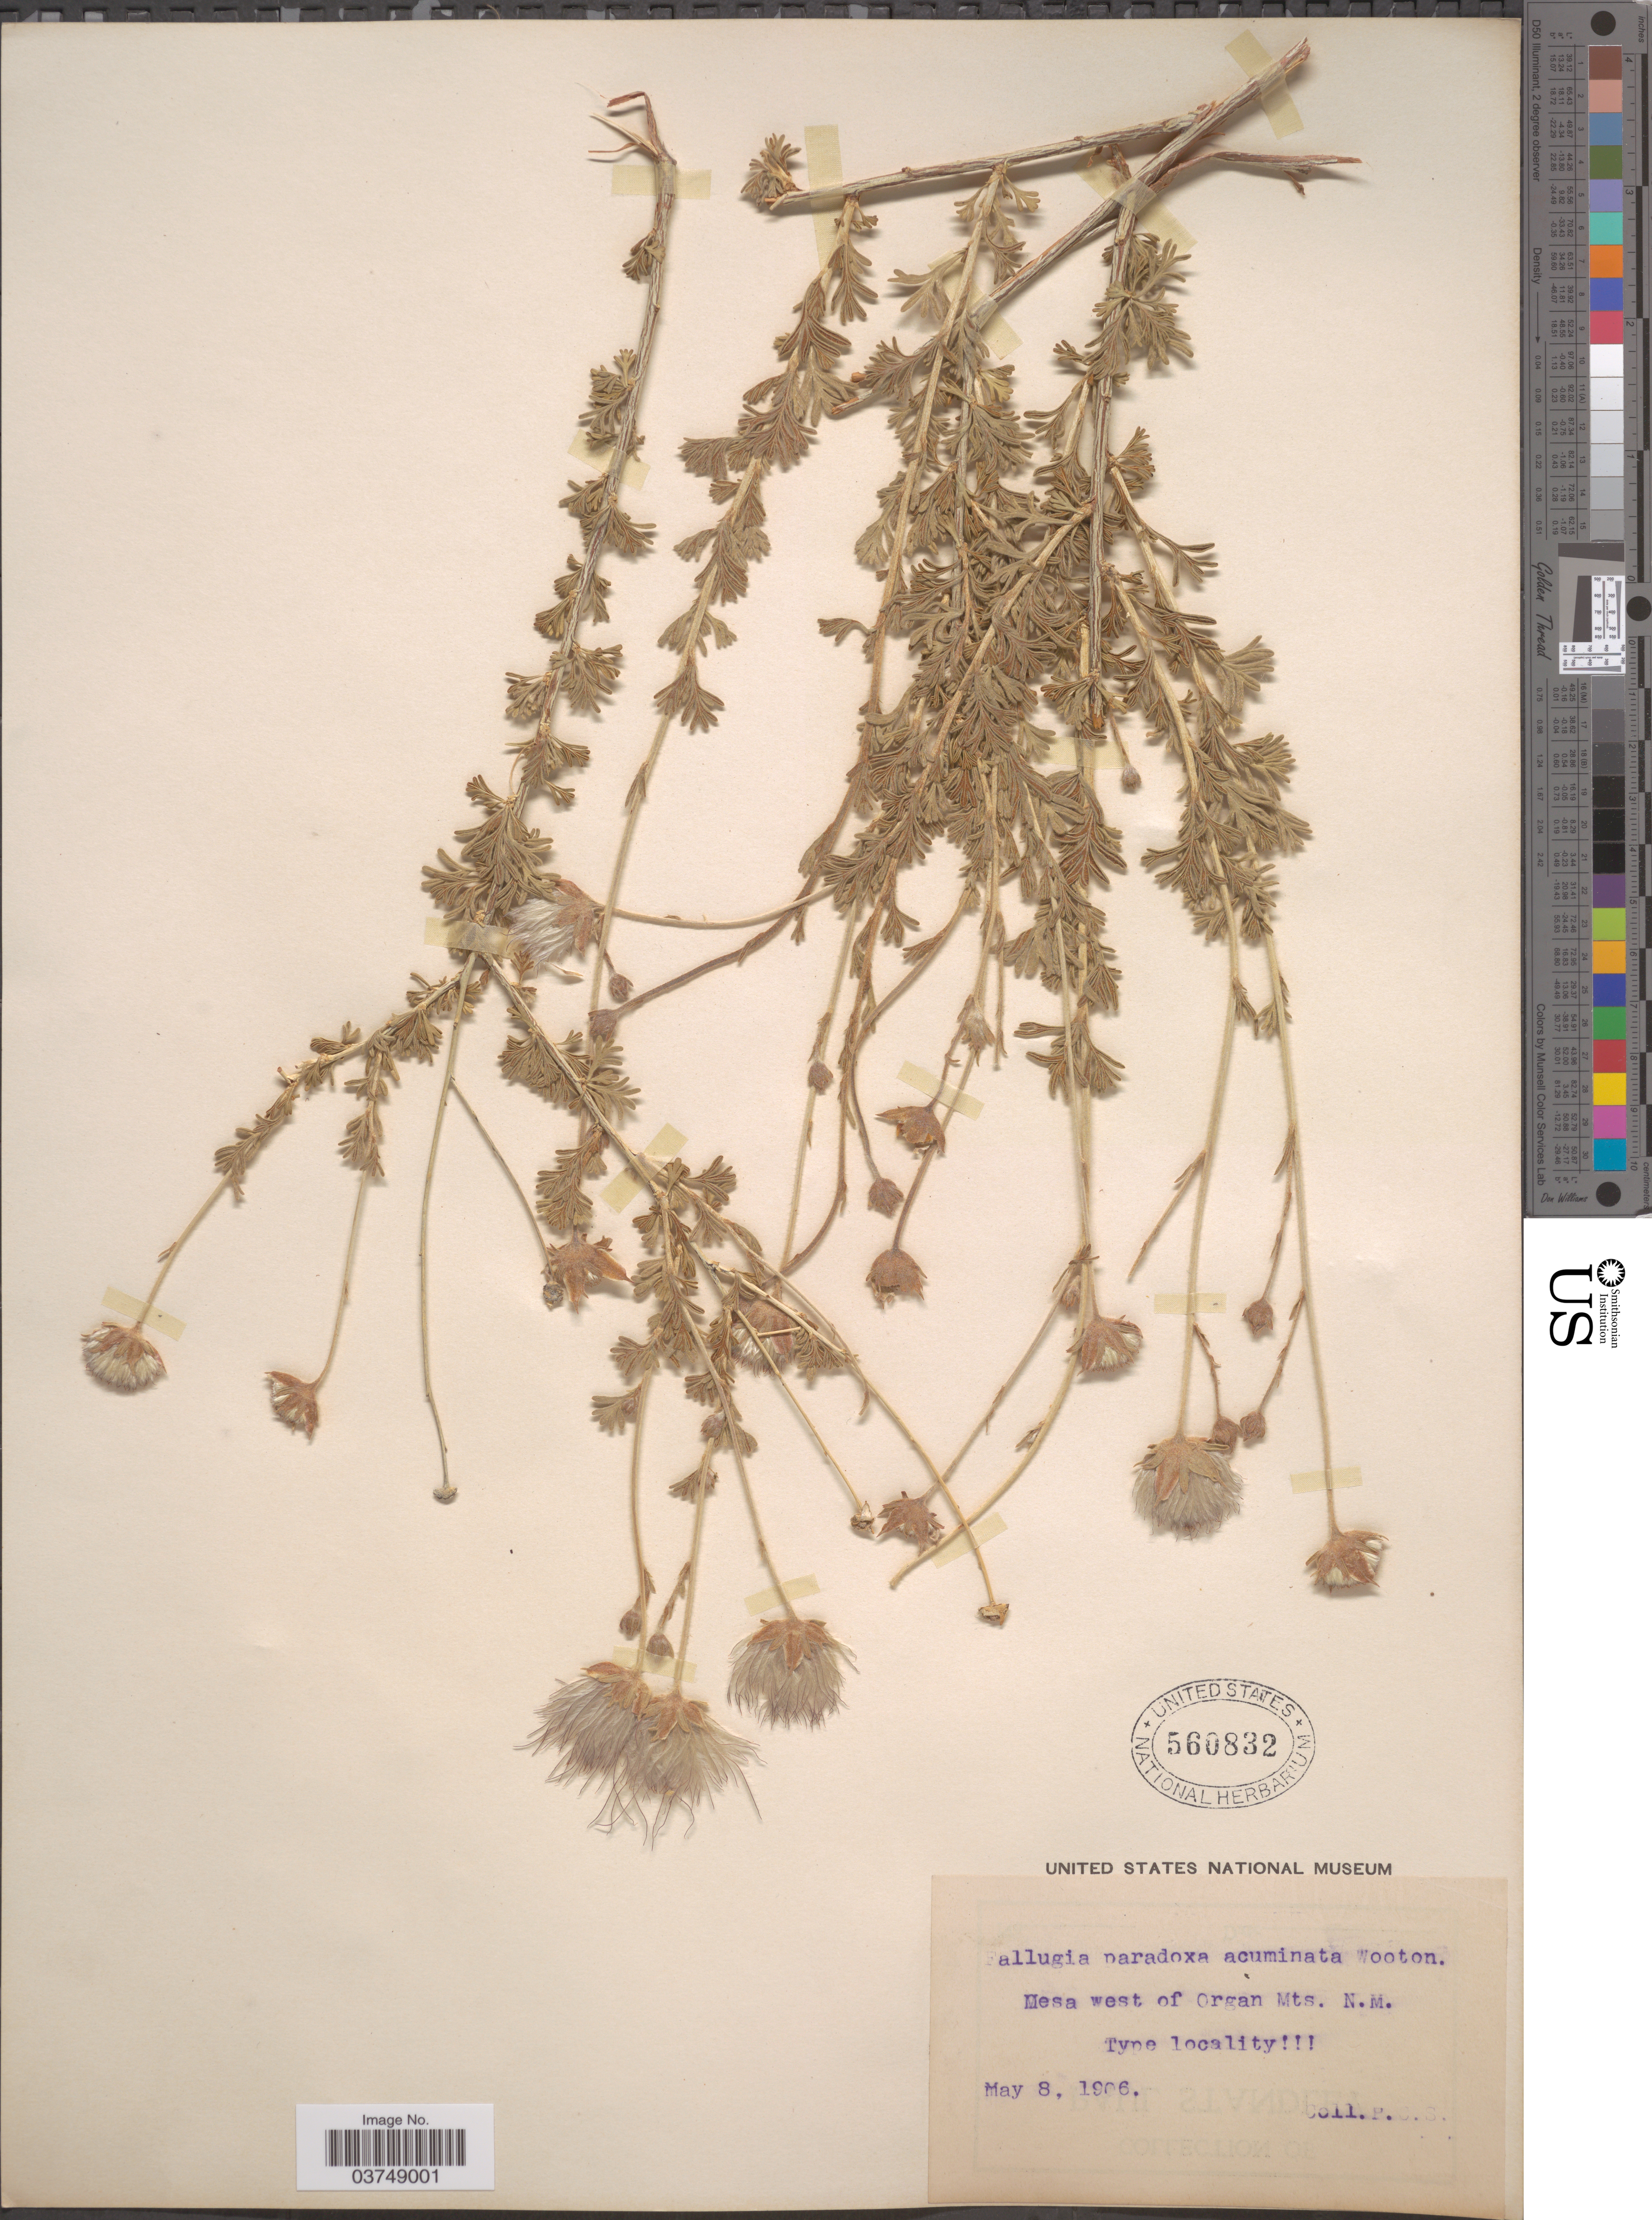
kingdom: Plantae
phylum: Tracheophyta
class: Magnoliopsida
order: Rosales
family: Rosaceae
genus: Fallugia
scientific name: Fallugia acuminata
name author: (Wooton) Rydb.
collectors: P. C. S.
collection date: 1906-05-08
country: United States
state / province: New Mexico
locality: Mesa west of Organ Mts.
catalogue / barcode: US 560832